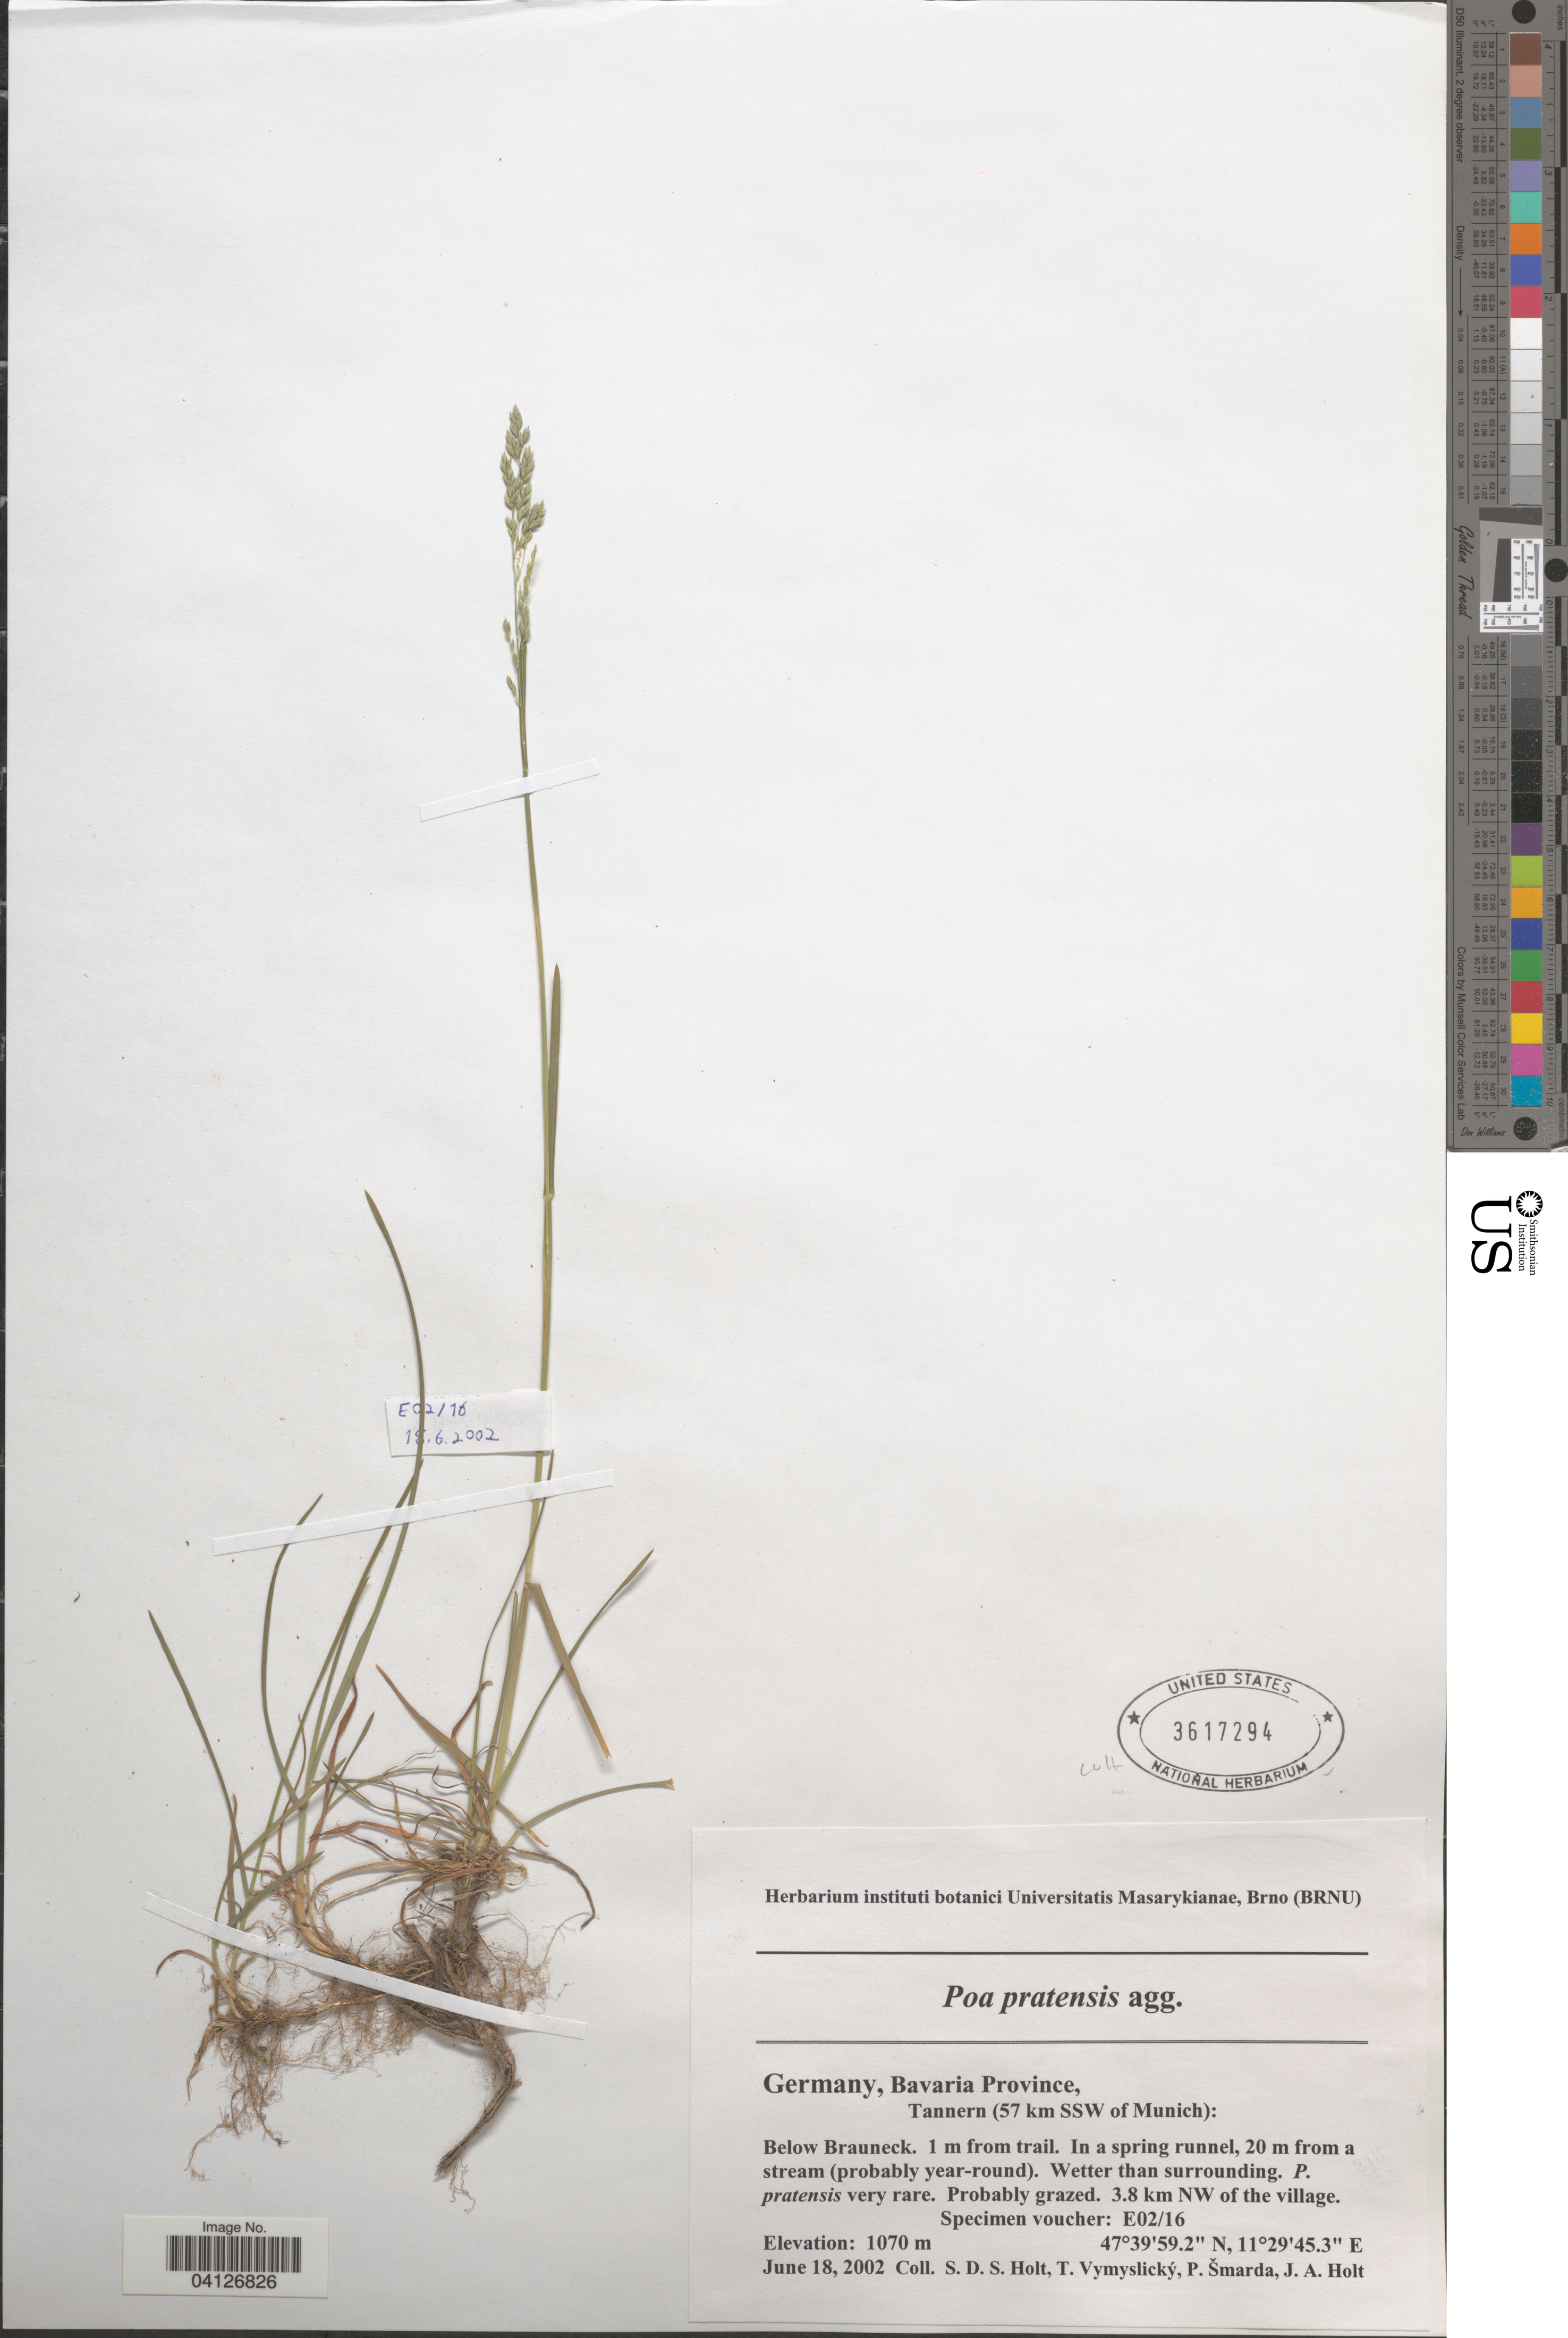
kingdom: Plantae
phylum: Tracheophyta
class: Liliopsida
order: Poales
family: Poaceae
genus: Poa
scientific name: Poa pratensis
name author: L.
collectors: S. Holt, T. Vymyslický, P. Smarda & J. A. Holt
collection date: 2002-06-18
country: Germany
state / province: Bayern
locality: Bavaria Province, Tannern (57 km SSW of Munich): Below Brauneck. 1 m from trail. In a spring runnel, 20 m from a stream (probably year-round). 3.8 km NW of the village.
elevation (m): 1070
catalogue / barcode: US 3617294